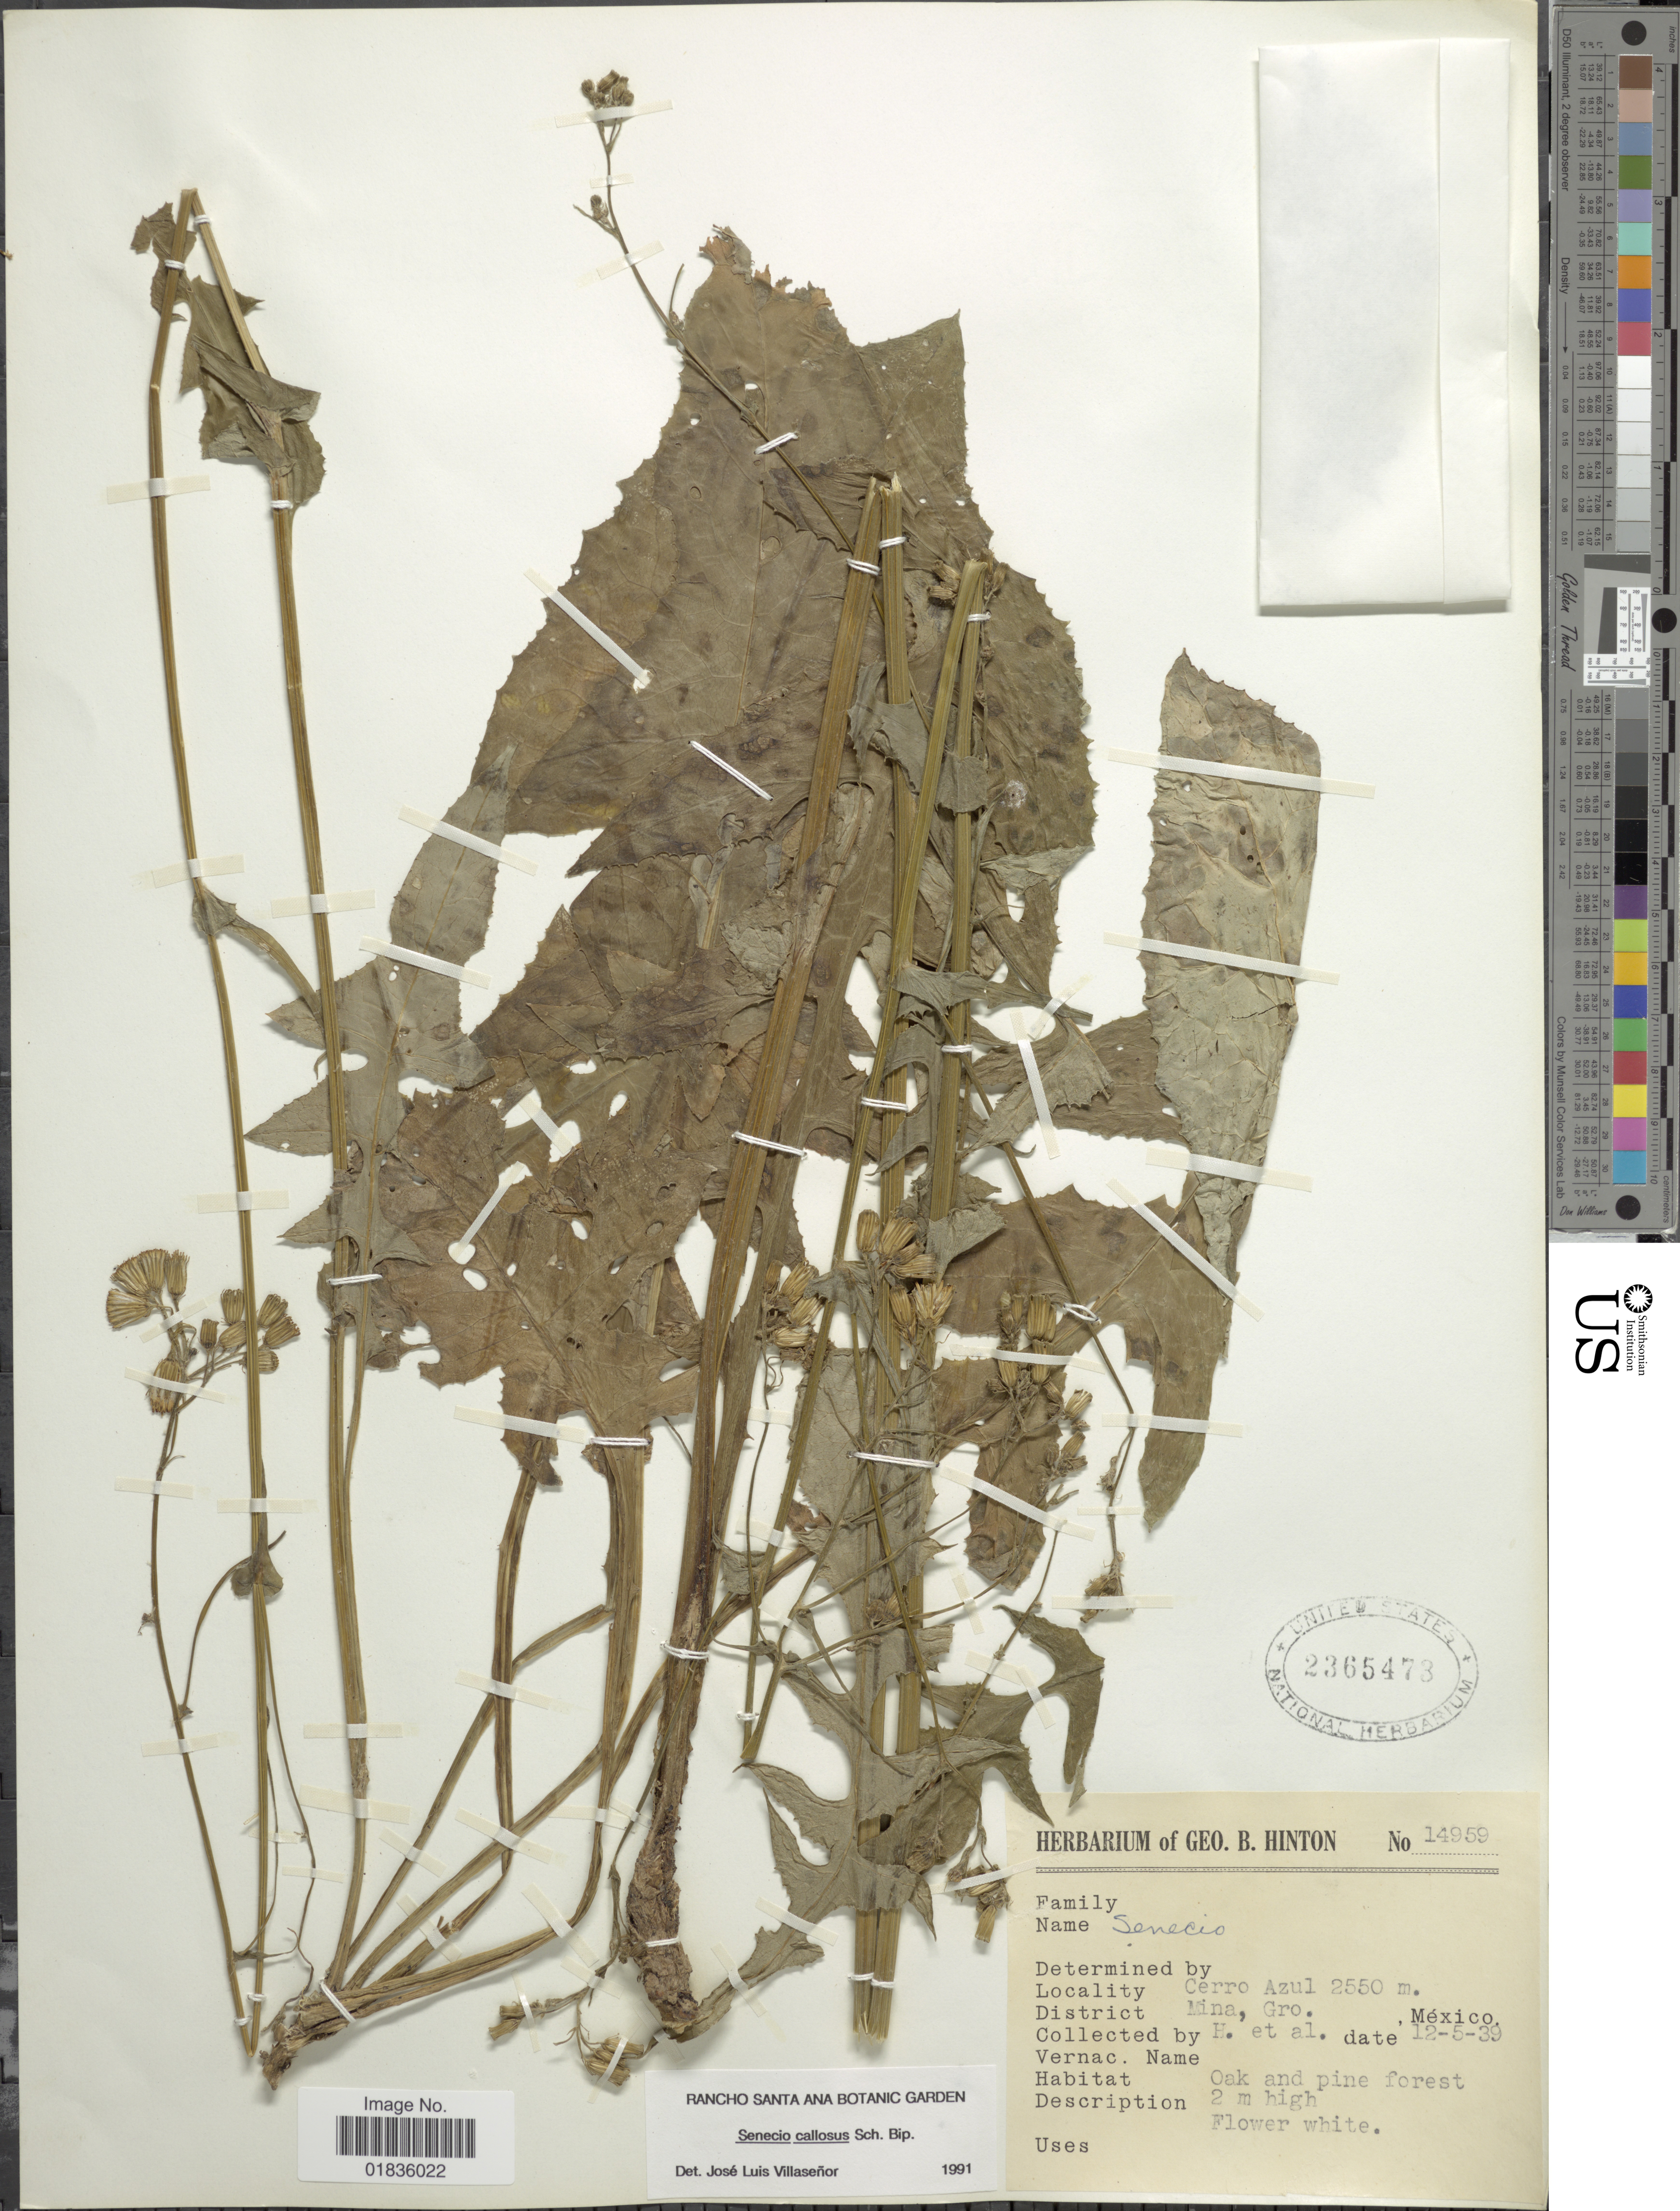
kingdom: Plantae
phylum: Tracheophyta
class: Magnoliopsida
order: Asterales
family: Asteraceae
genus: Senecio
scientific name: Senecio callosus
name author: Sch. Bip.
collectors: G. B. Hinton & et al.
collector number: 14959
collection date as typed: Transcribed d/m/y: 5/12/39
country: Mexico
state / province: Guerrero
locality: Cerro Azul, District Mina.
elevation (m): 2550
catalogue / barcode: US 2365478